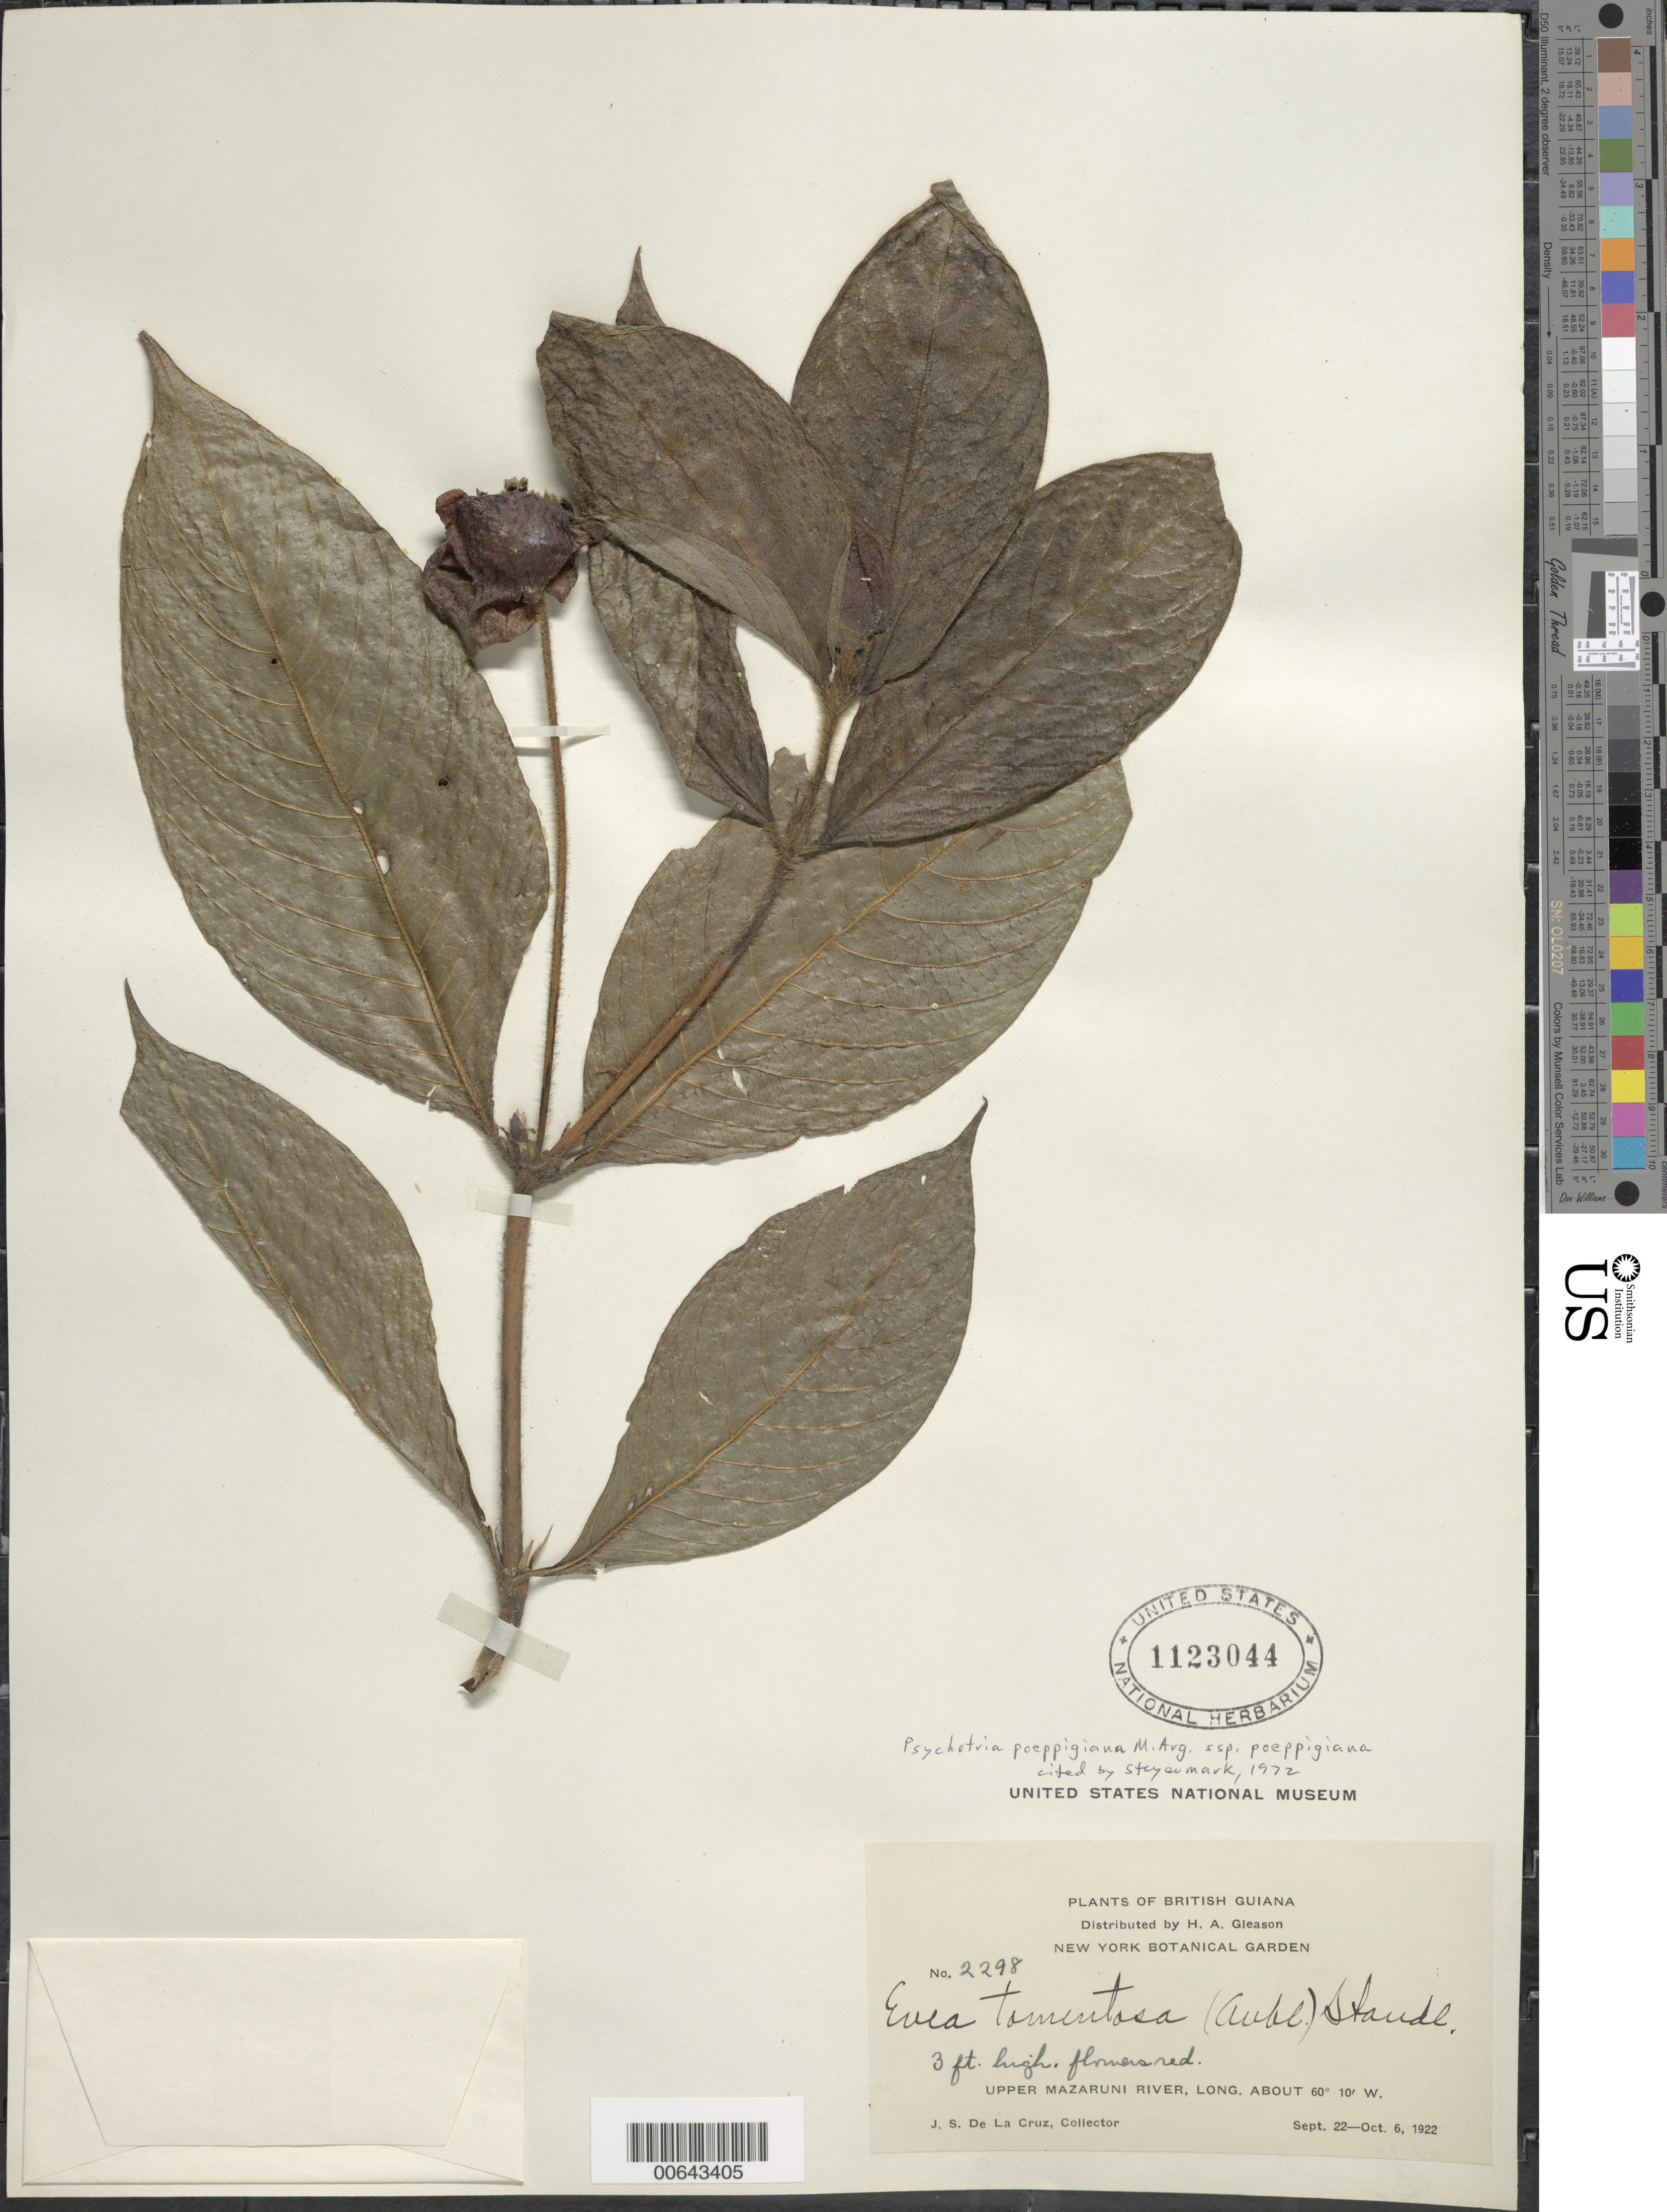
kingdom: Plantae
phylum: Tracheophyta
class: Magnoliopsida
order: Gentianales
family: Rubiaceae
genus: Palicourea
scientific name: Palicourea tomentosa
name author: (Aubl.) Borhidi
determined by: Kirkbride, J. H., Jr.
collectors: J. S. de la Cruz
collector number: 2298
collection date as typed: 22-Sep-22 to 6-Oct-22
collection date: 1922-09-22/1922-10-06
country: Guyana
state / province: Cuyuni-Mazaruni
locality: Upper Mazaruni R.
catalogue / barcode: US 1123044